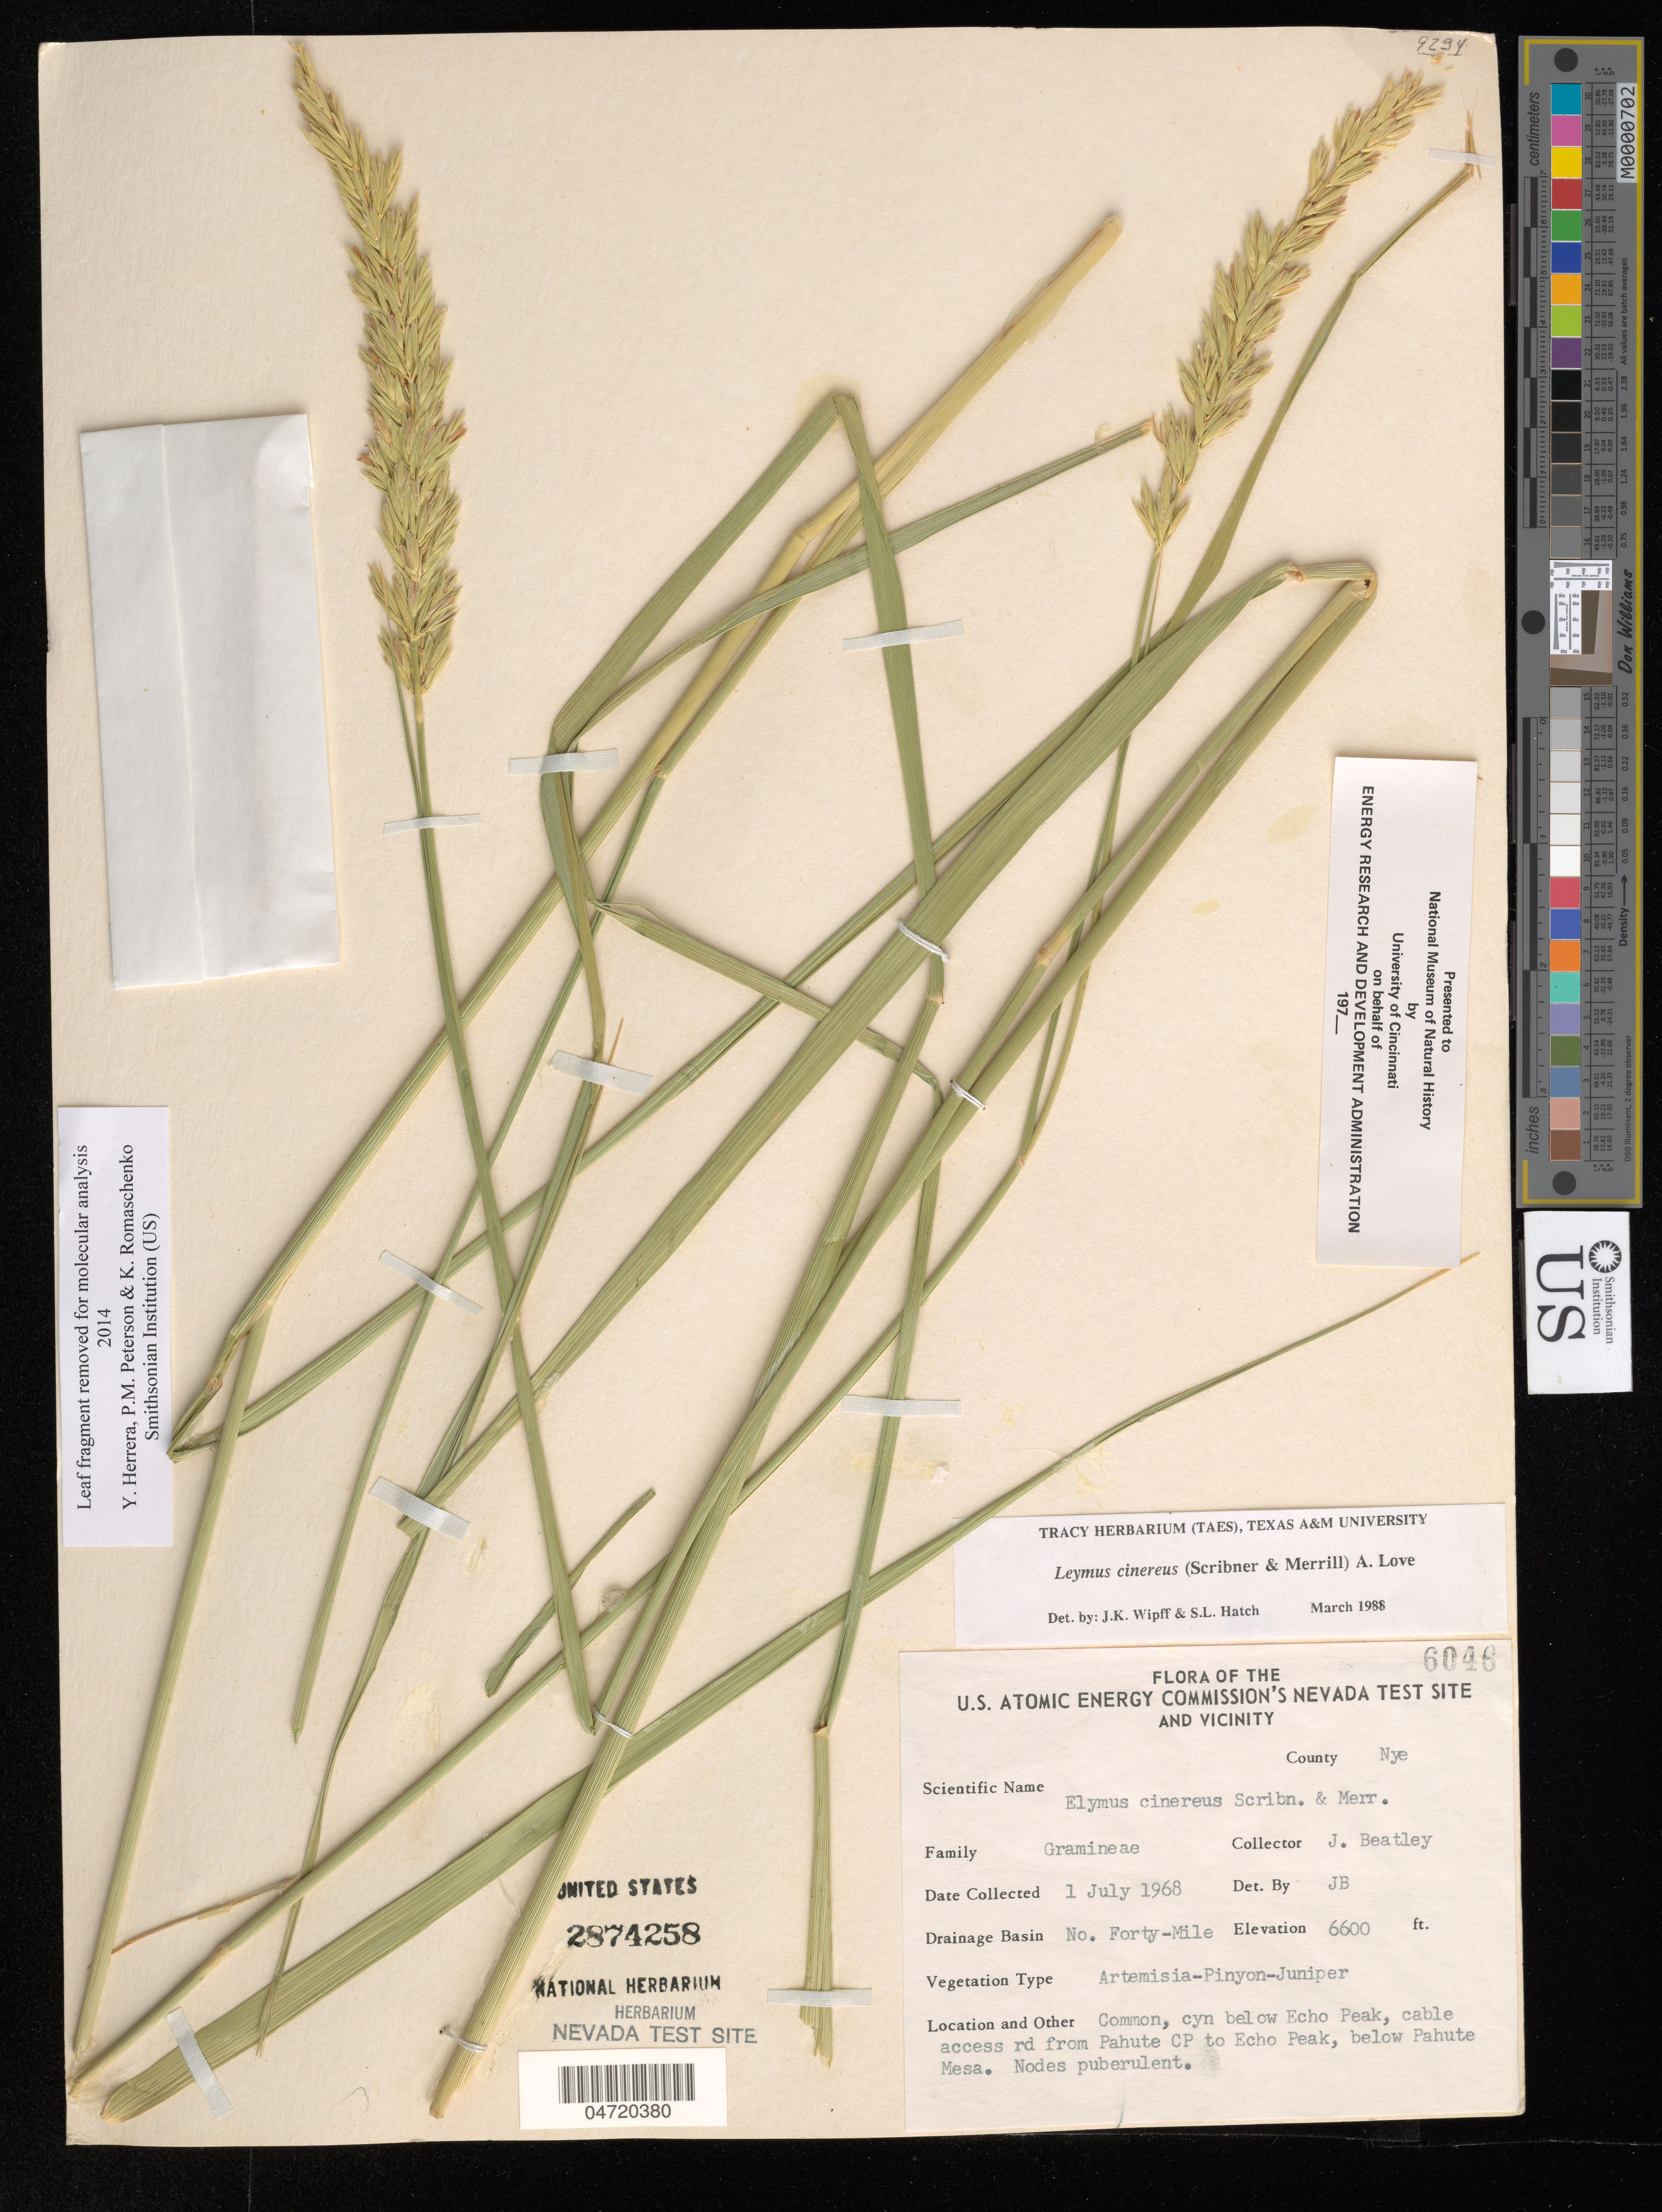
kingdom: Plantae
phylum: Tracheophyta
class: Liliopsida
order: Poales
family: Poaceae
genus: Leymus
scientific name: Leymus cinereus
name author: (Scribn. & Merr.) Á. Löve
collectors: J. Beatley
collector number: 6046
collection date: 1968-07-01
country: United States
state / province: Nevada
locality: The U. S. Atomic Energy Commission's Nevada Test Site and Vicinity. County Nye. Drainage Basin No. Forty-Mile. Cyn below Echo Peak, cable access rd from Pahute CP to Echo Peak, below Pahute Mesa.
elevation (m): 2012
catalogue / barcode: US 2874258